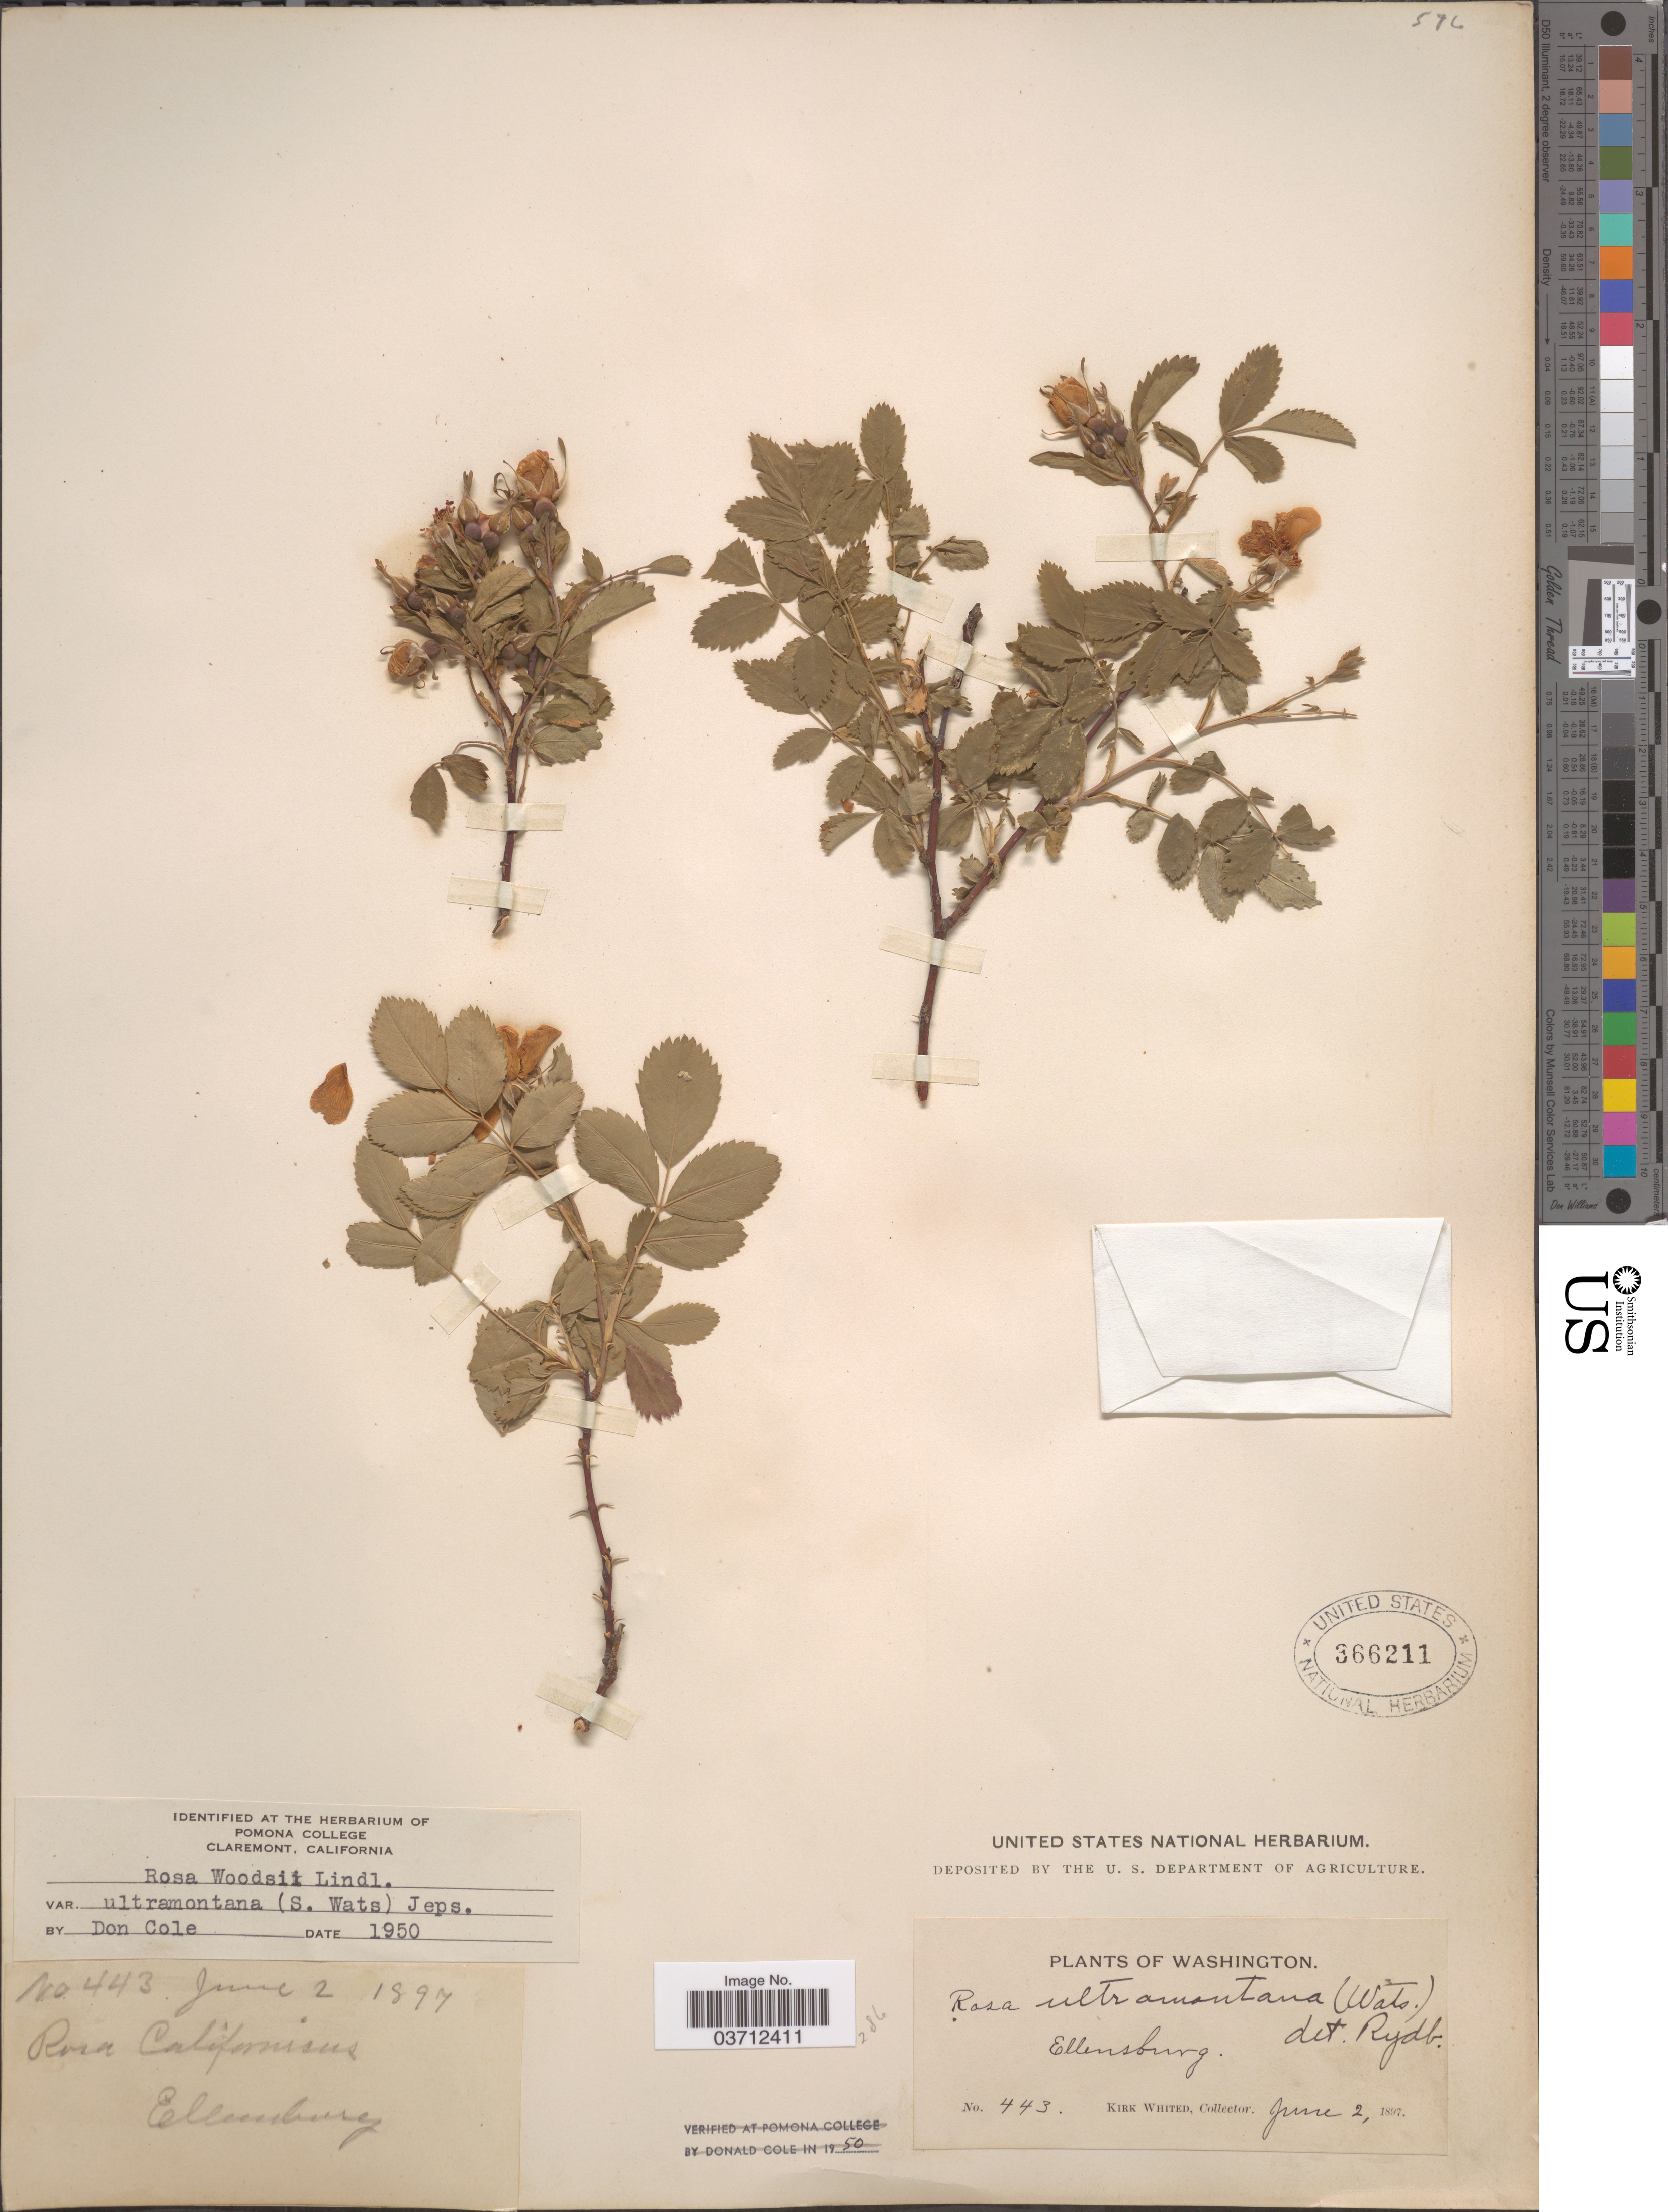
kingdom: Plantae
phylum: Tracheophyta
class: Magnoliopsida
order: Rosales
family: Rosaceae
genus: Rosa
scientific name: Rosa woodsii var. ultramontana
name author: Lindl.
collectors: K. Whited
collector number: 443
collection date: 1897-06-02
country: United States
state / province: Washington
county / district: Kittitas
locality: Ellensburg.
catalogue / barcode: US 366211